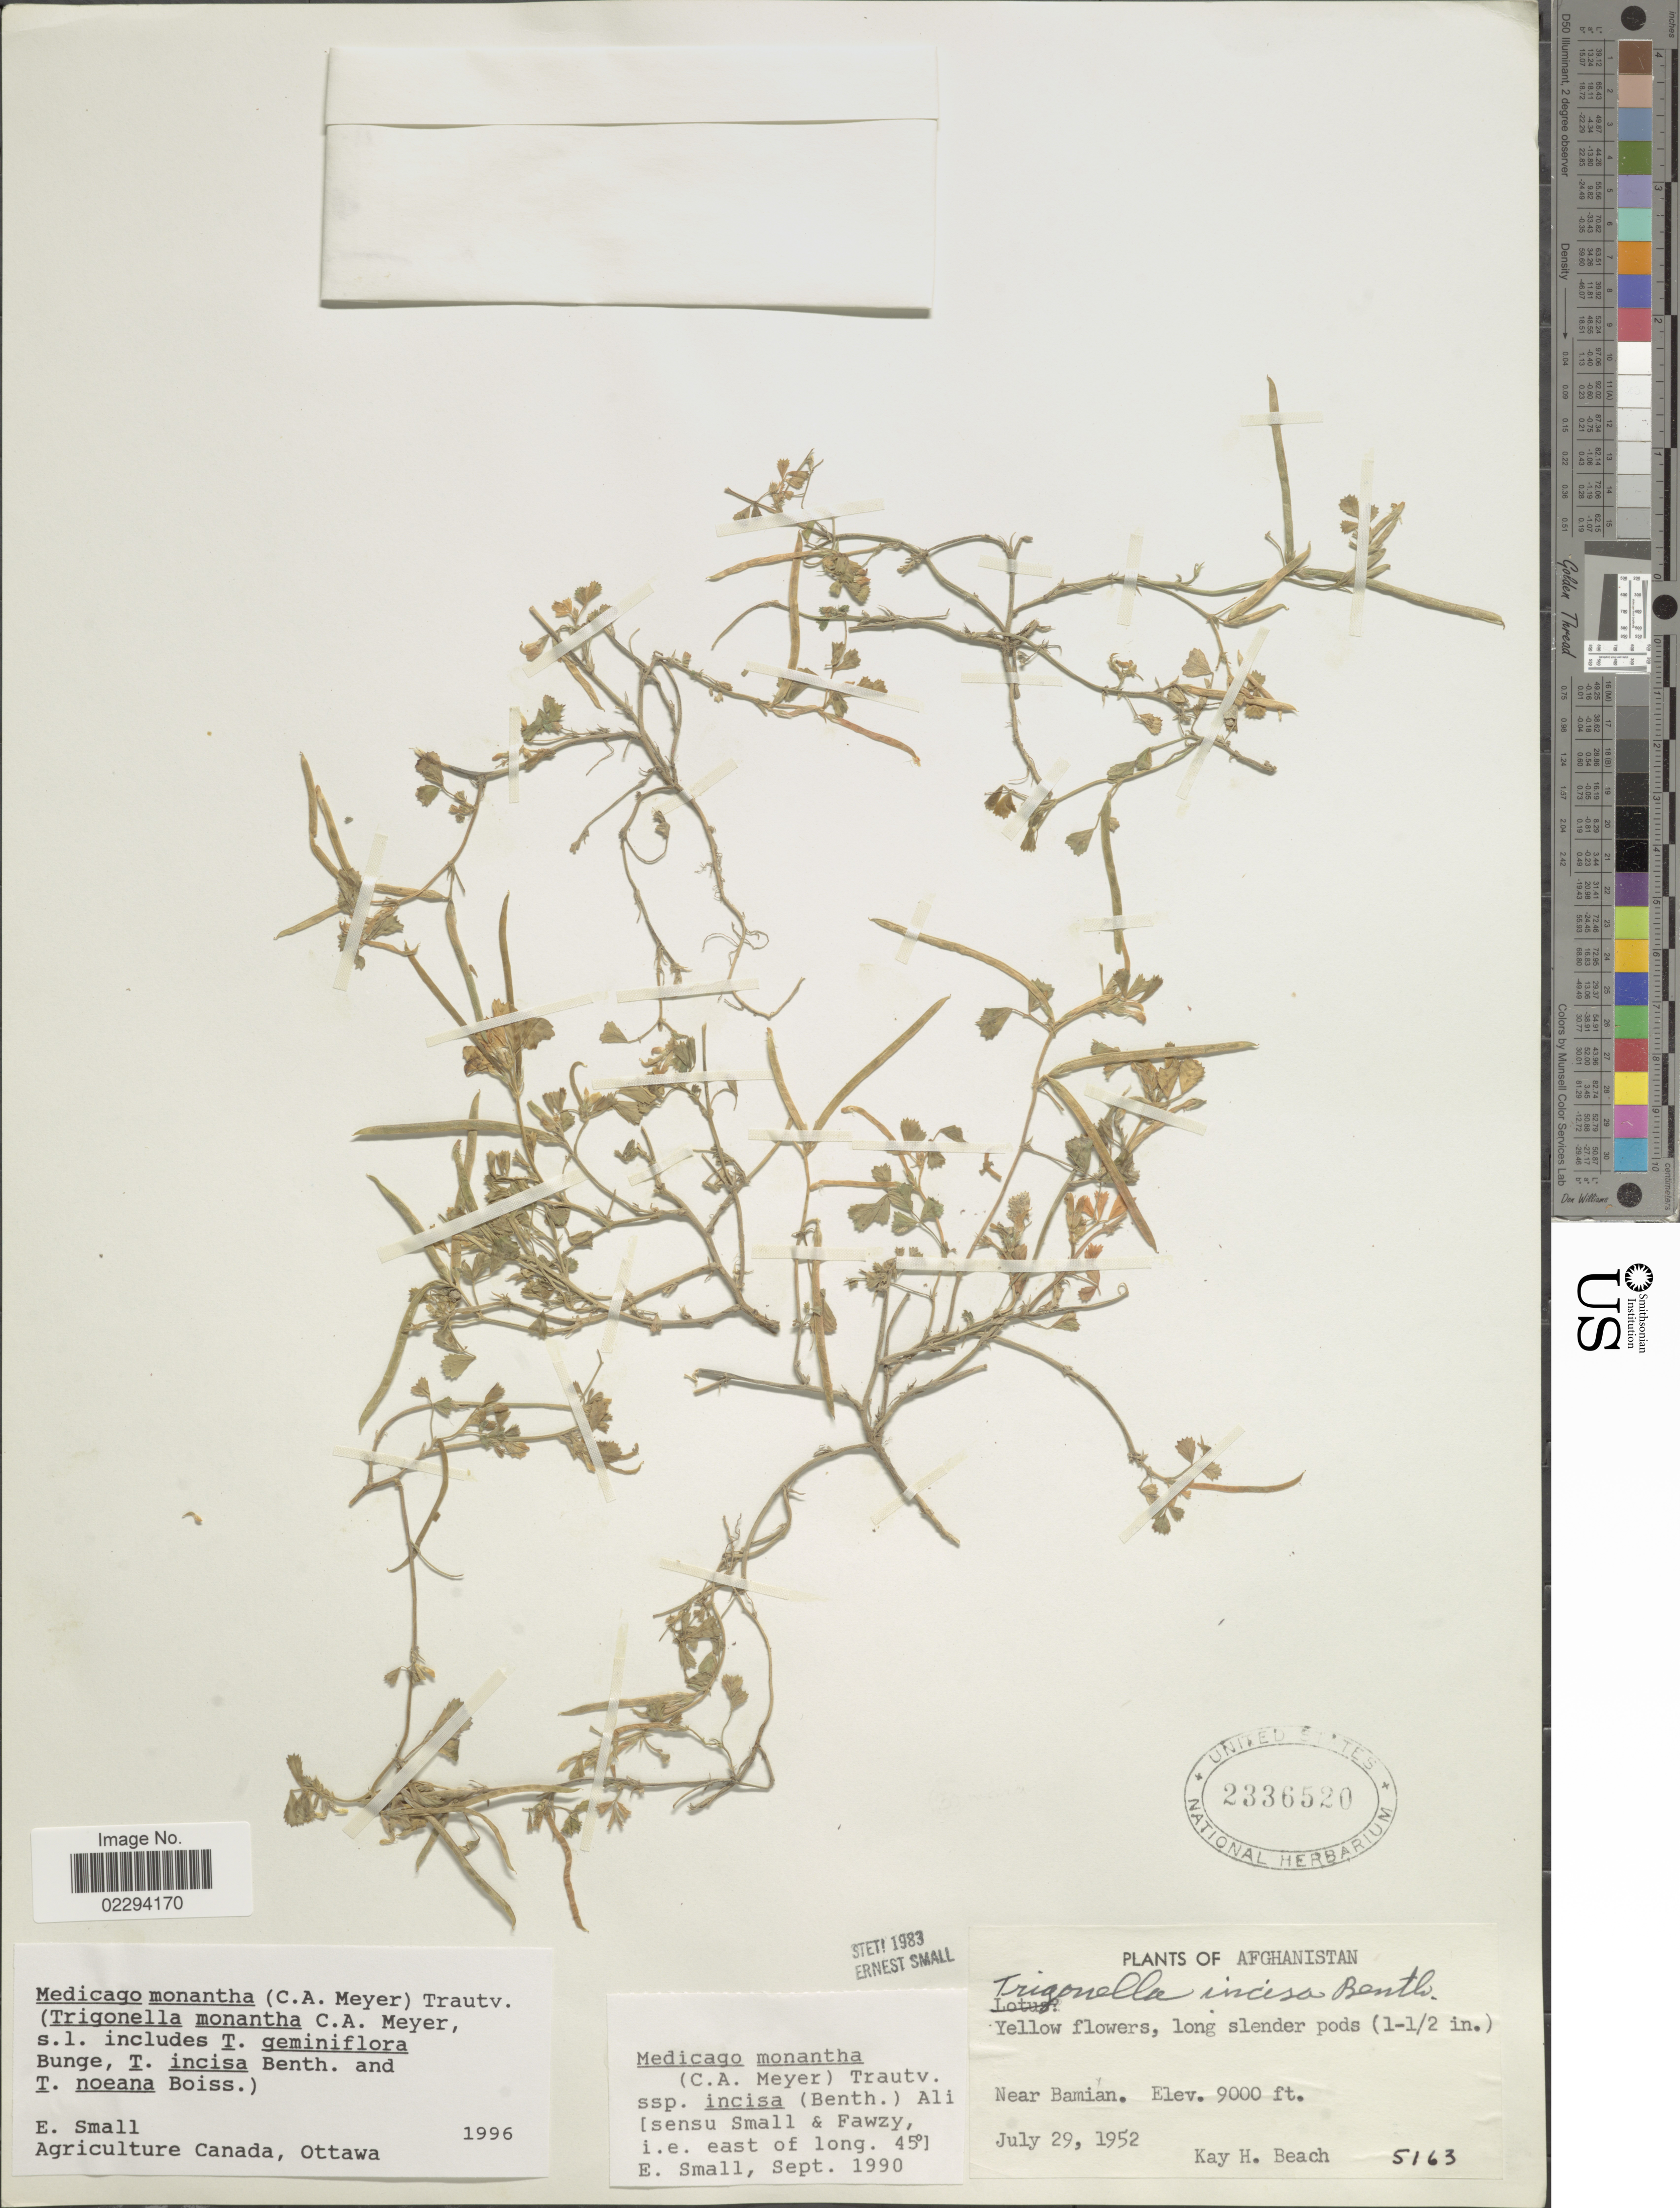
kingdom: Plantae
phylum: Tracheophyta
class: Magnoliopsida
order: Fabales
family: Fabaceae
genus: Medicago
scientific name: Medicago monantha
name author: (C.A. Mey.) Trautv.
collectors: K. H. Beach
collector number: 5163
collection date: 1952-07-29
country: Afghanistan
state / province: Bamian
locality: Near Bamian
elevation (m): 2743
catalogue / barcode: US 2336520